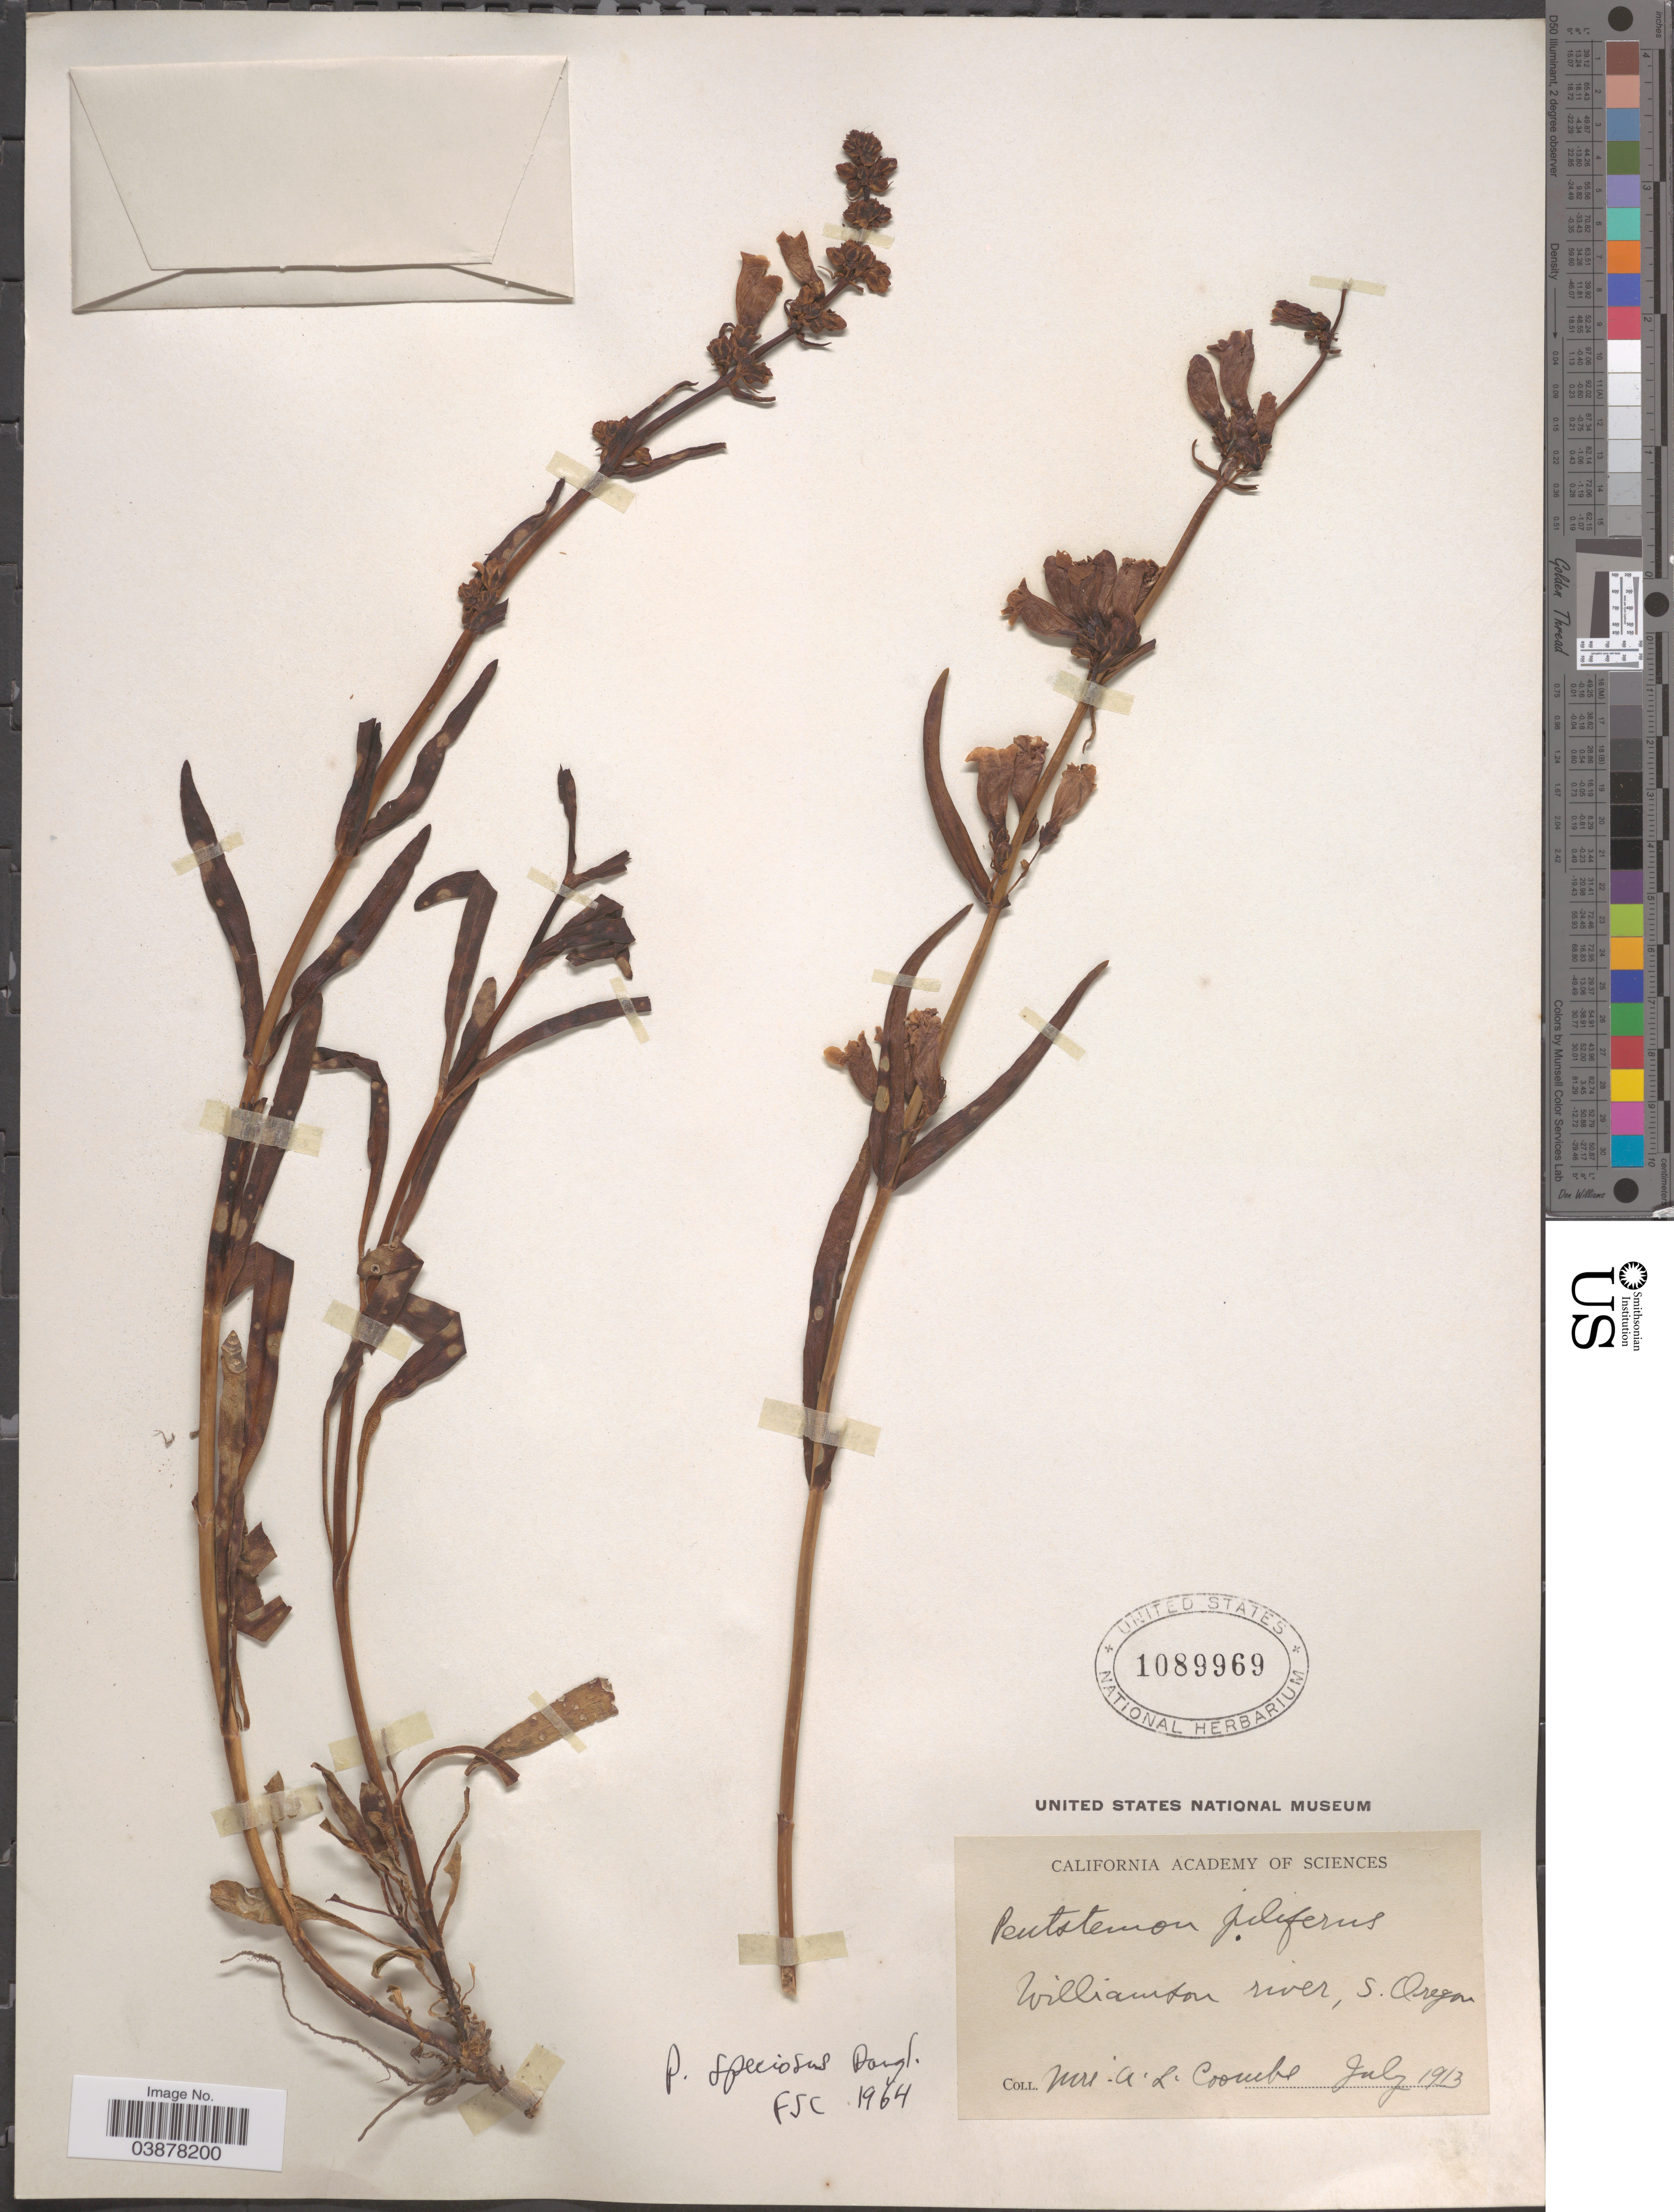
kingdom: Plantae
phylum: Tracheophyta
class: Magnoliopsida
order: Lamiales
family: Plantaginaceae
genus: Penstemon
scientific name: Penstemon speciosus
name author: Douglas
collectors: A. Coombs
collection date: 1913-07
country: United States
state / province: Oregon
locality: Williamson river, S. Oregon.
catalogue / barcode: US 1089969